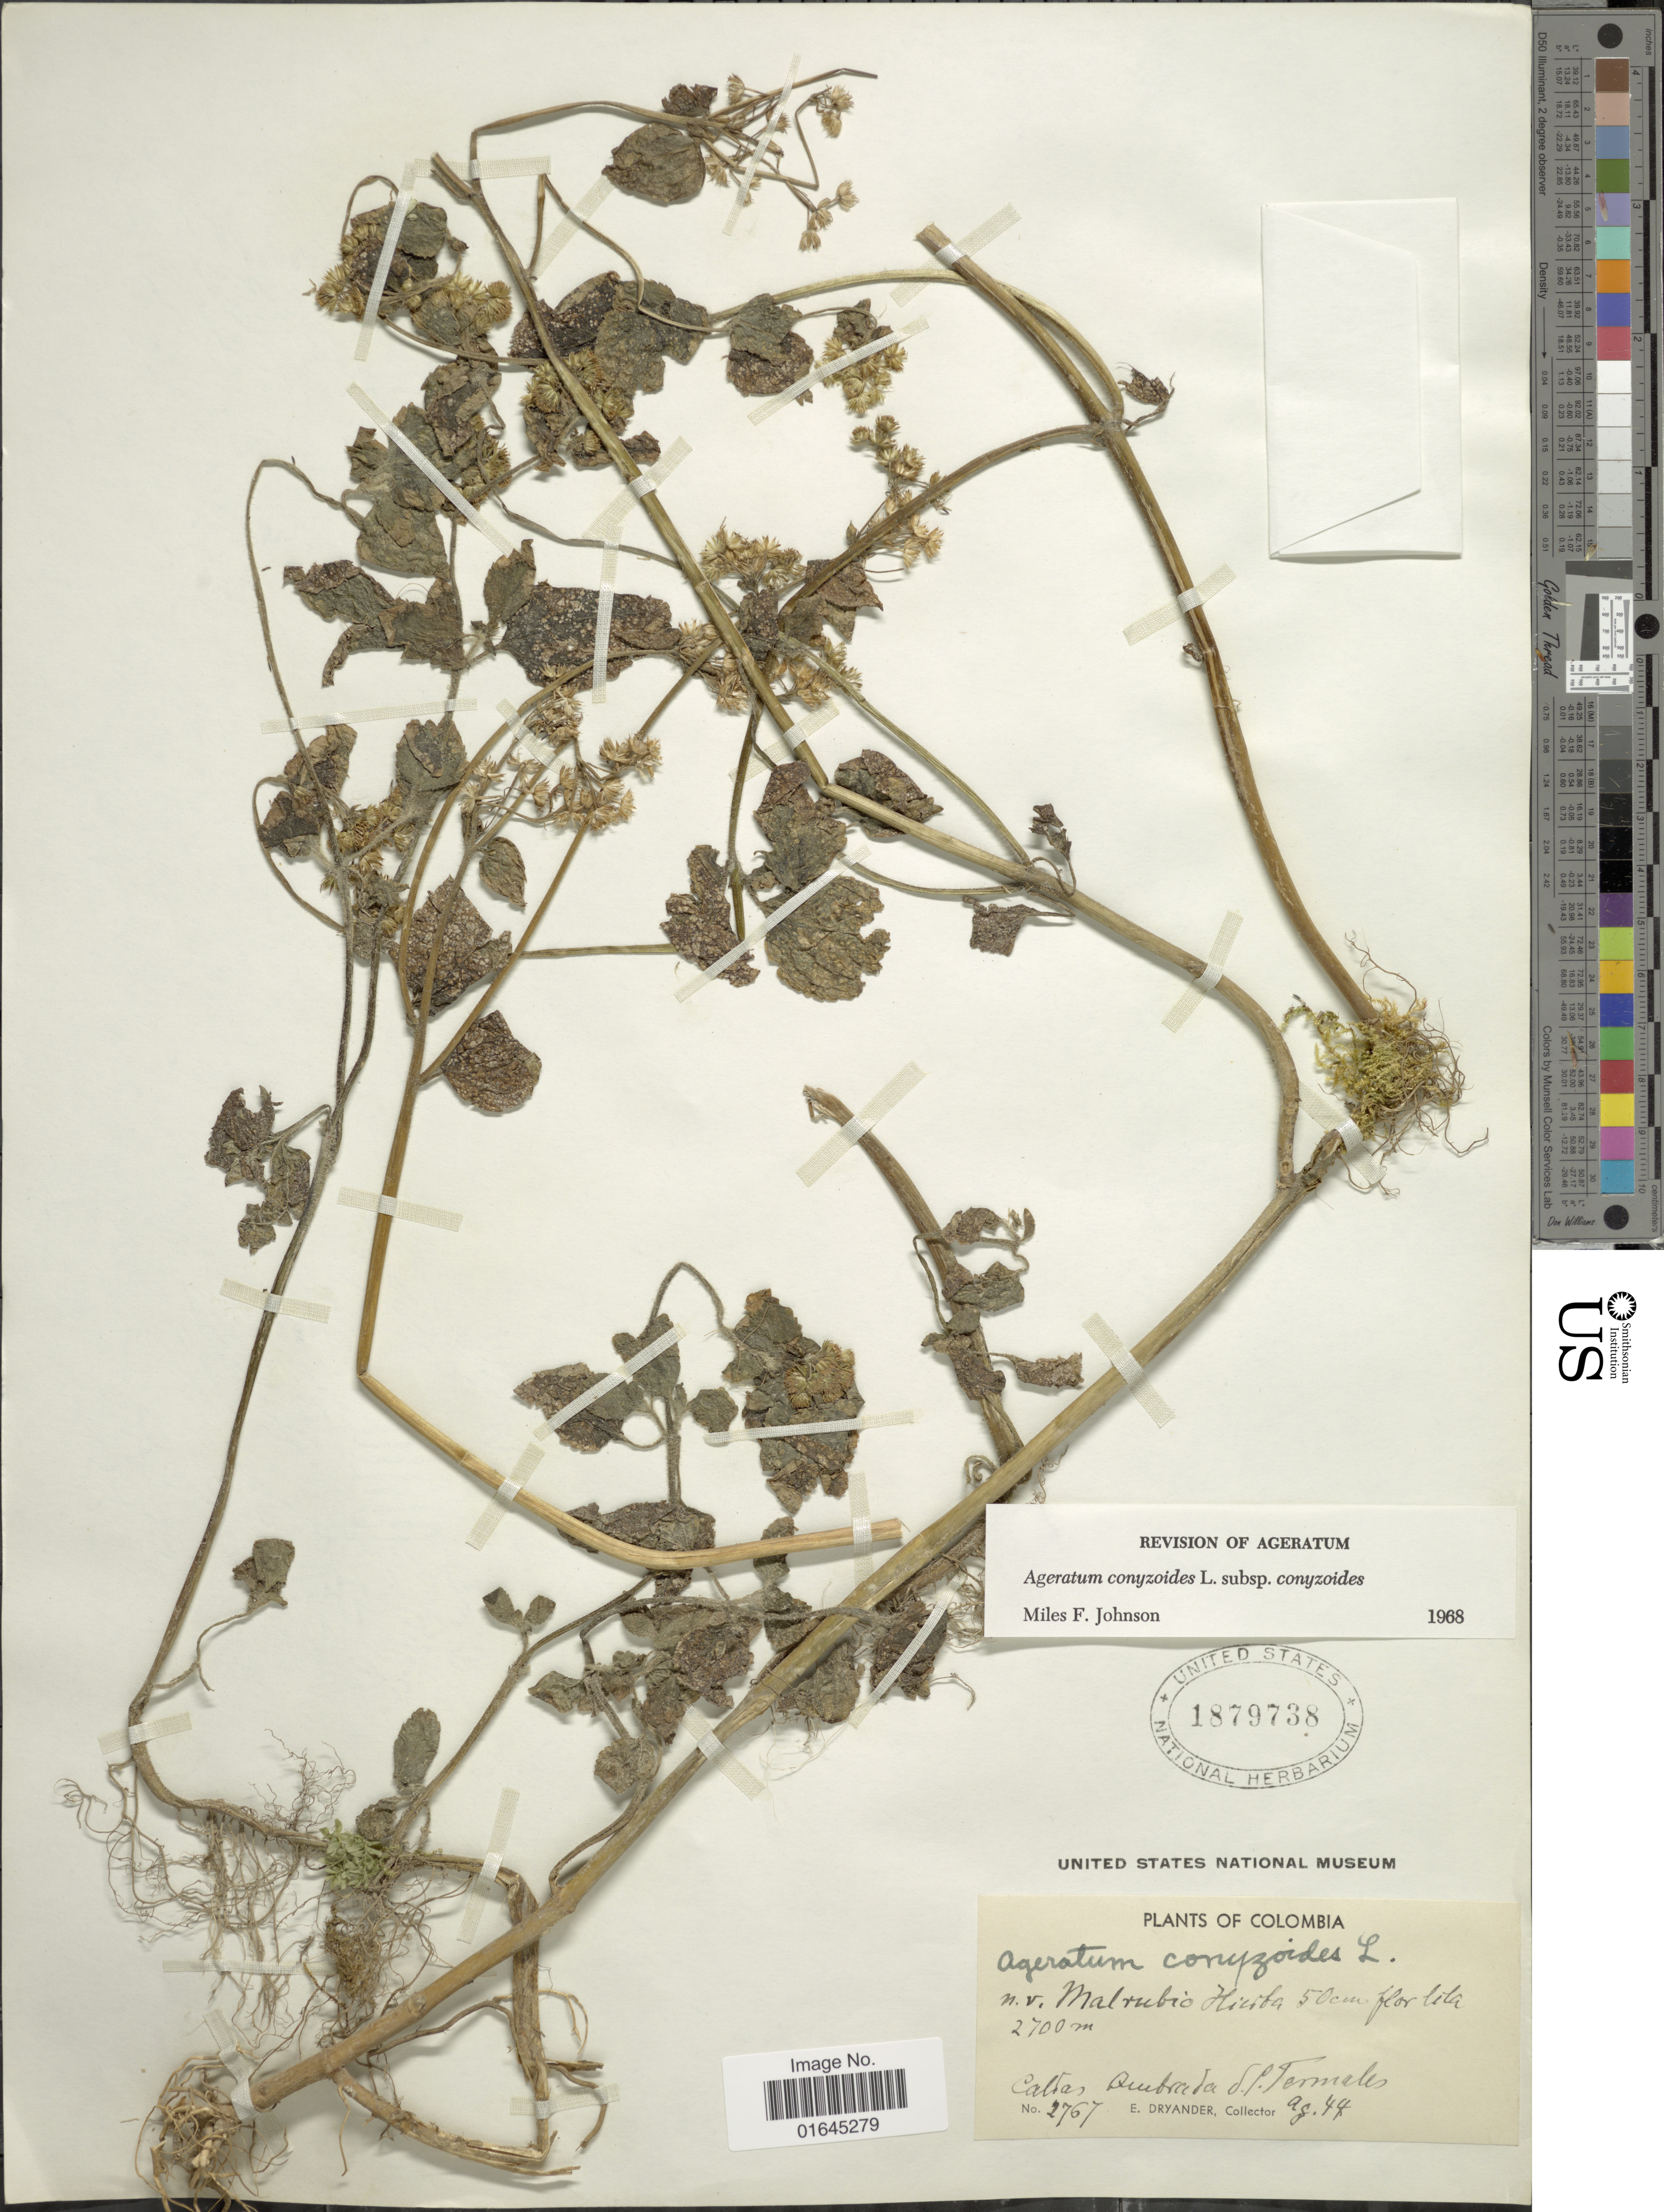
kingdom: Plantae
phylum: Tracheophyta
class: Magnoliopsida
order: Asterales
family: Asteraceae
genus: Ageratum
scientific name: Ageratum conyzoides subsp. conyzoides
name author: L.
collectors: E. Dryander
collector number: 2767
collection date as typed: Transcribed d/m/y: /8/44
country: Colombia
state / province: Caldas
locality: Caldas Quebrada d.f. Tamales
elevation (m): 2700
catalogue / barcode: US 1879738